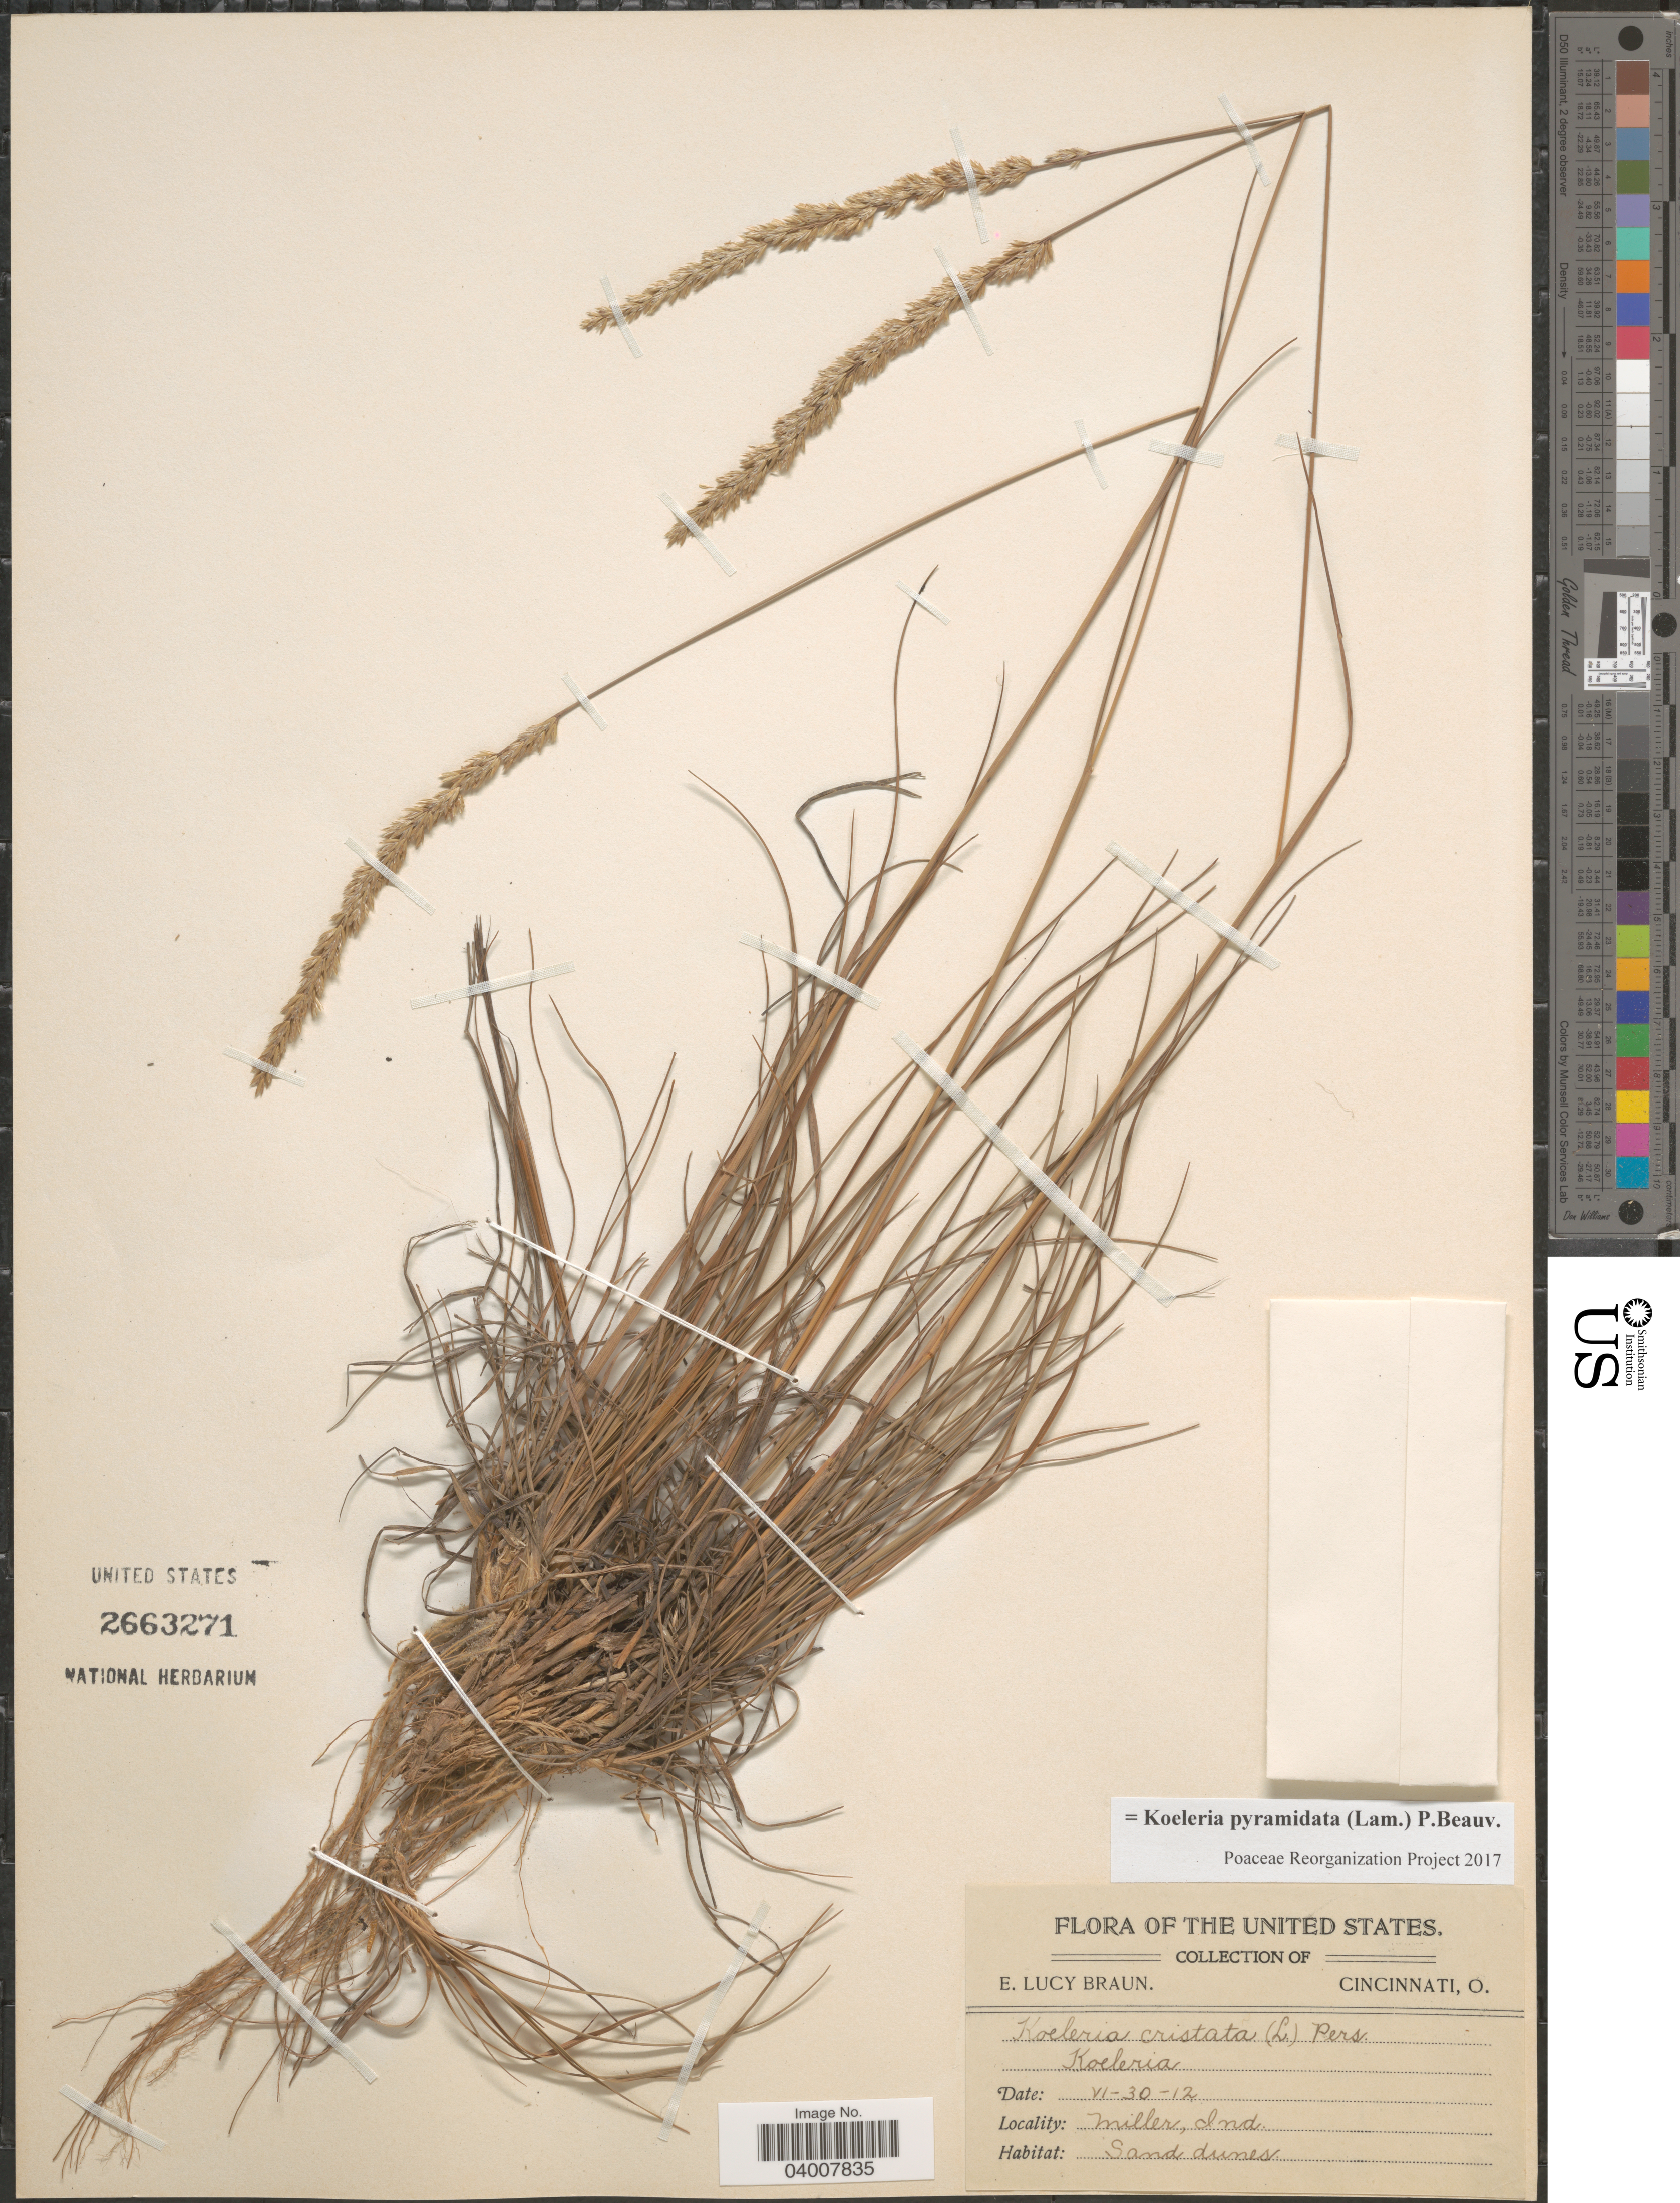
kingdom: Plantae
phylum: Tracheophyta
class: Liliopsida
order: Poales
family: Poaceae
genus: Koeleria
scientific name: Koeleria pyramidata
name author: (Lam.) P. Beauv.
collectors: E. L. Braun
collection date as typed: Transcribed d/m/y: 30/6/12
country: United States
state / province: Indiana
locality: Miller.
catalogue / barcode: US 2663271